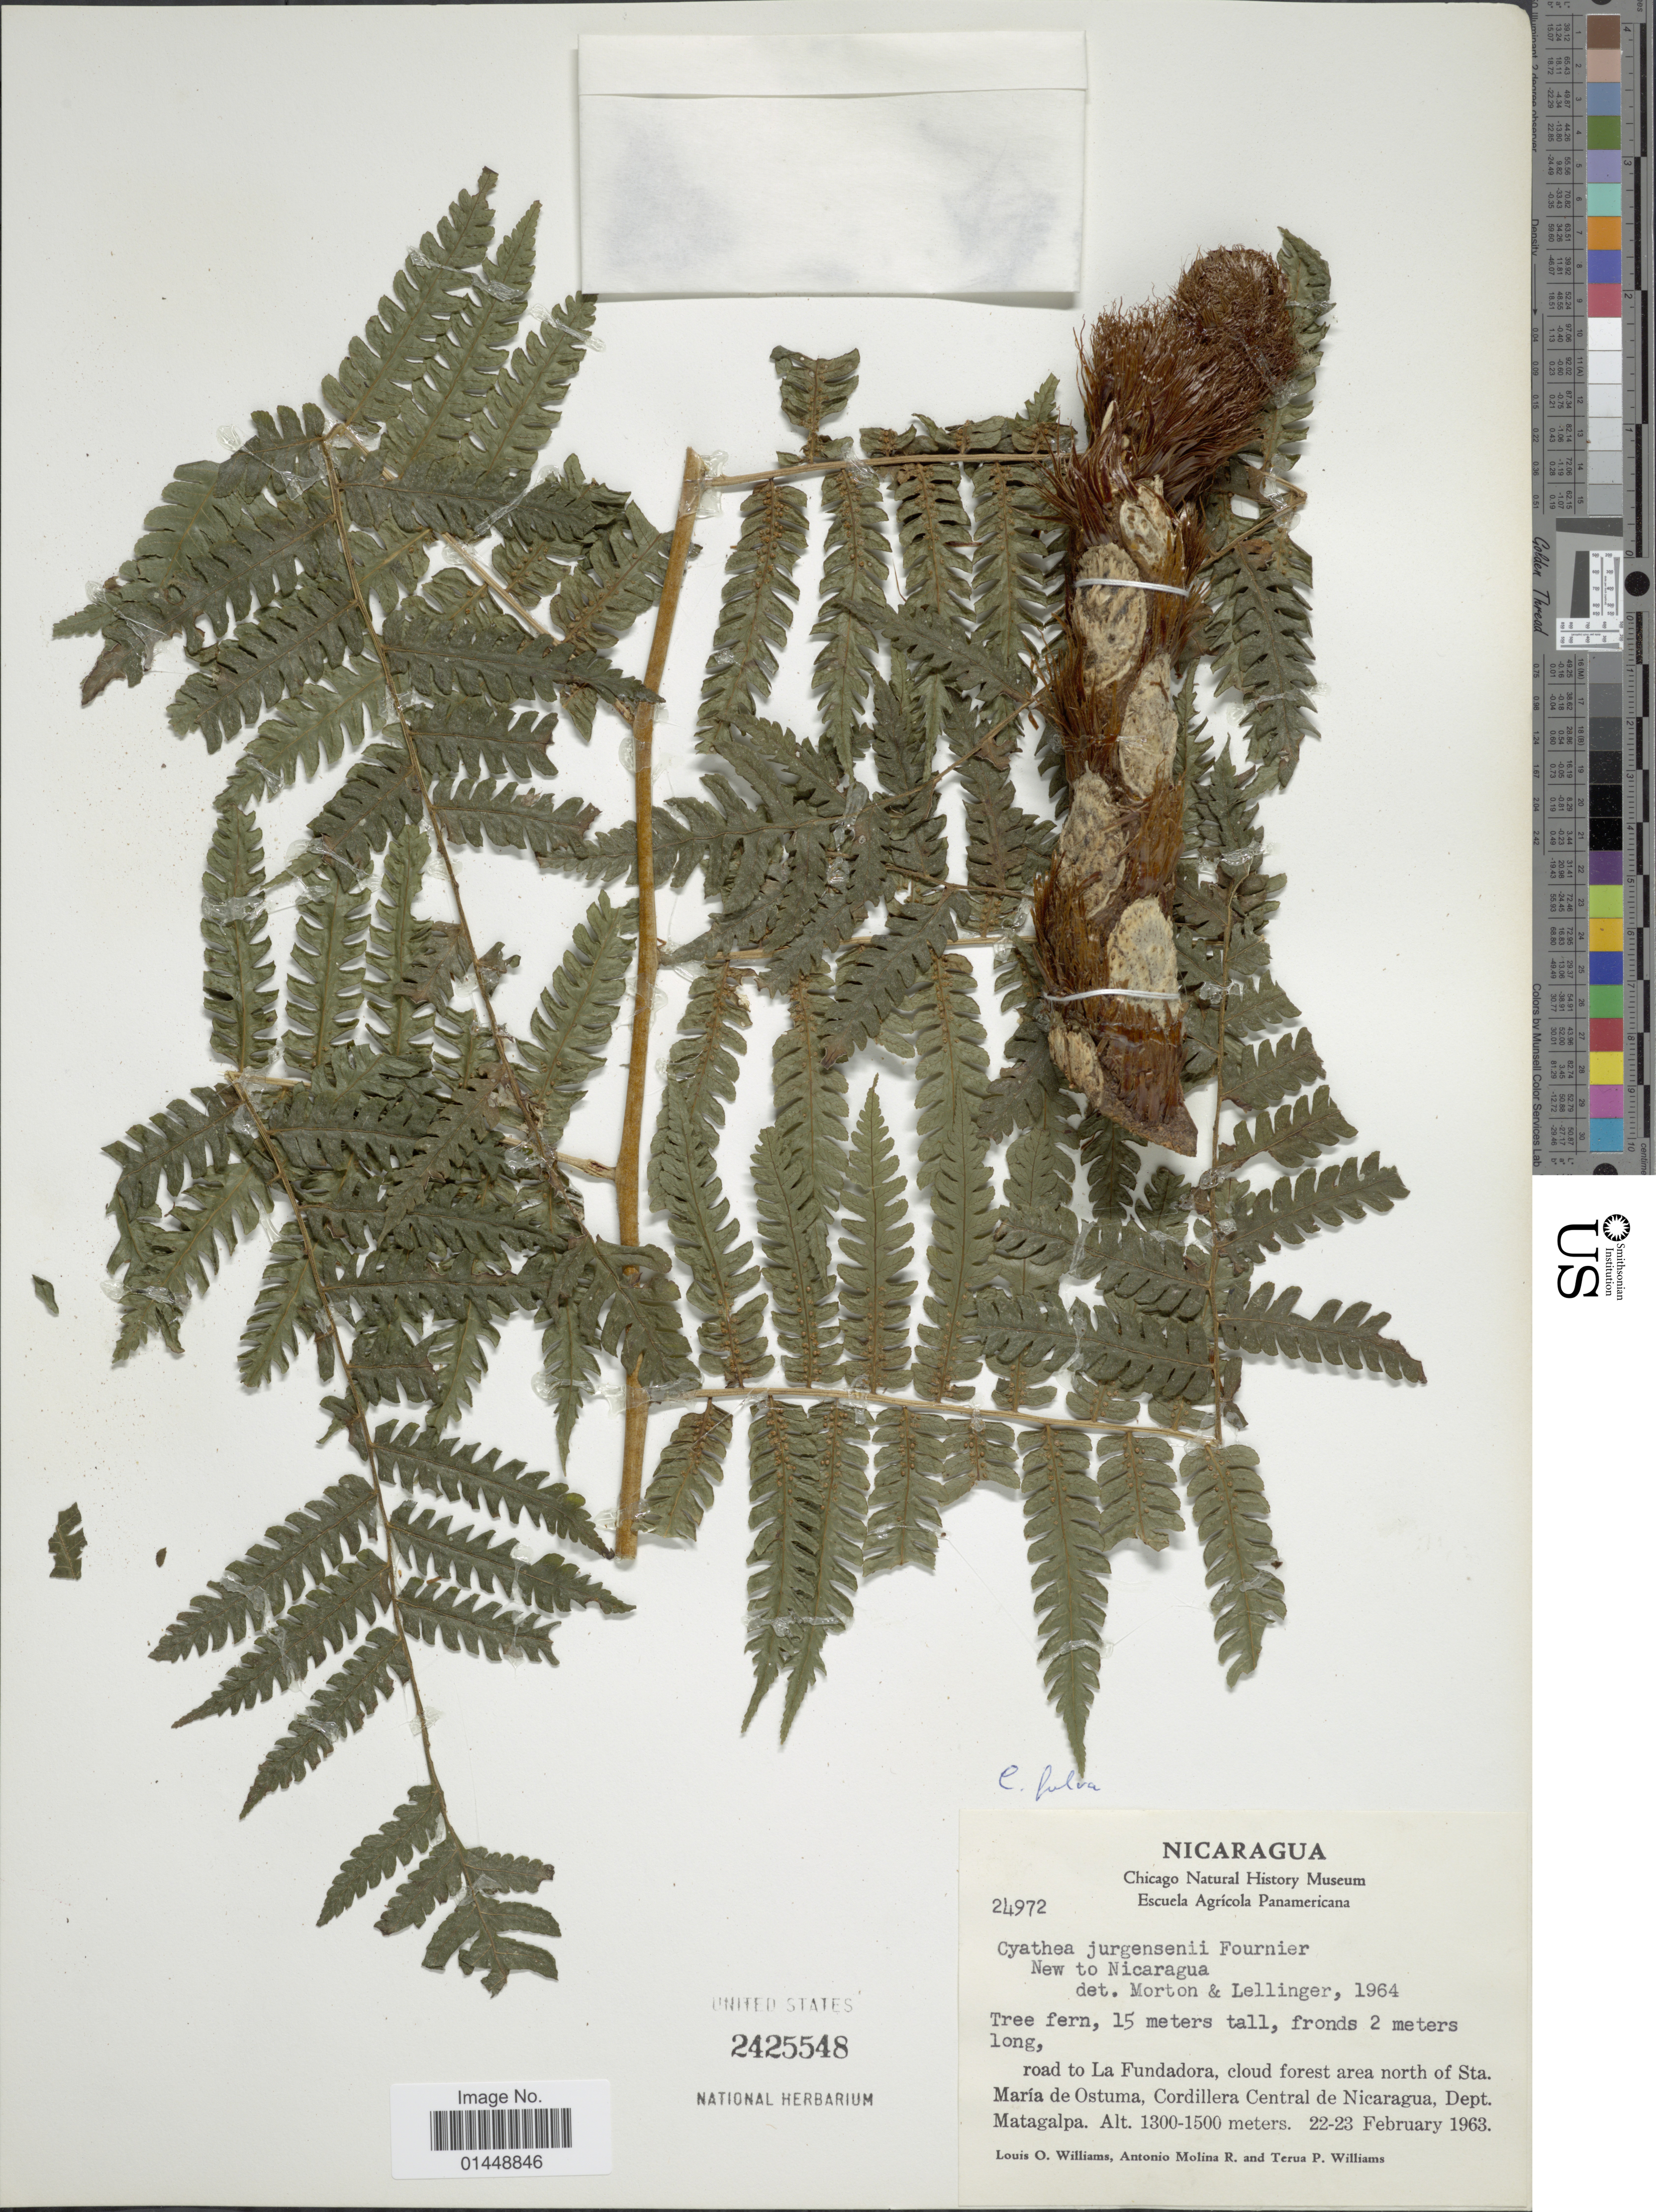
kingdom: Plantae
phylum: Tracheophyta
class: Polypodiopsida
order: Cyatheales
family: Cyatheaceae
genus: Cyathea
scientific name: Cyathea fulva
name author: (M. Martens & Galeotti) Fée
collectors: L. O. Williams, A. Molina R. & T. P. Williams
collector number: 24972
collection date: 1963-02-22/1963-02-23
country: Nicaragua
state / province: Matagalpa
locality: Road to La Fundadora, cloud forest area north of Sta. María de Ostuma, Cordillera Central de Nicaragua, Dept. Matagalpa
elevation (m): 1300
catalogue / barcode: US 2425548